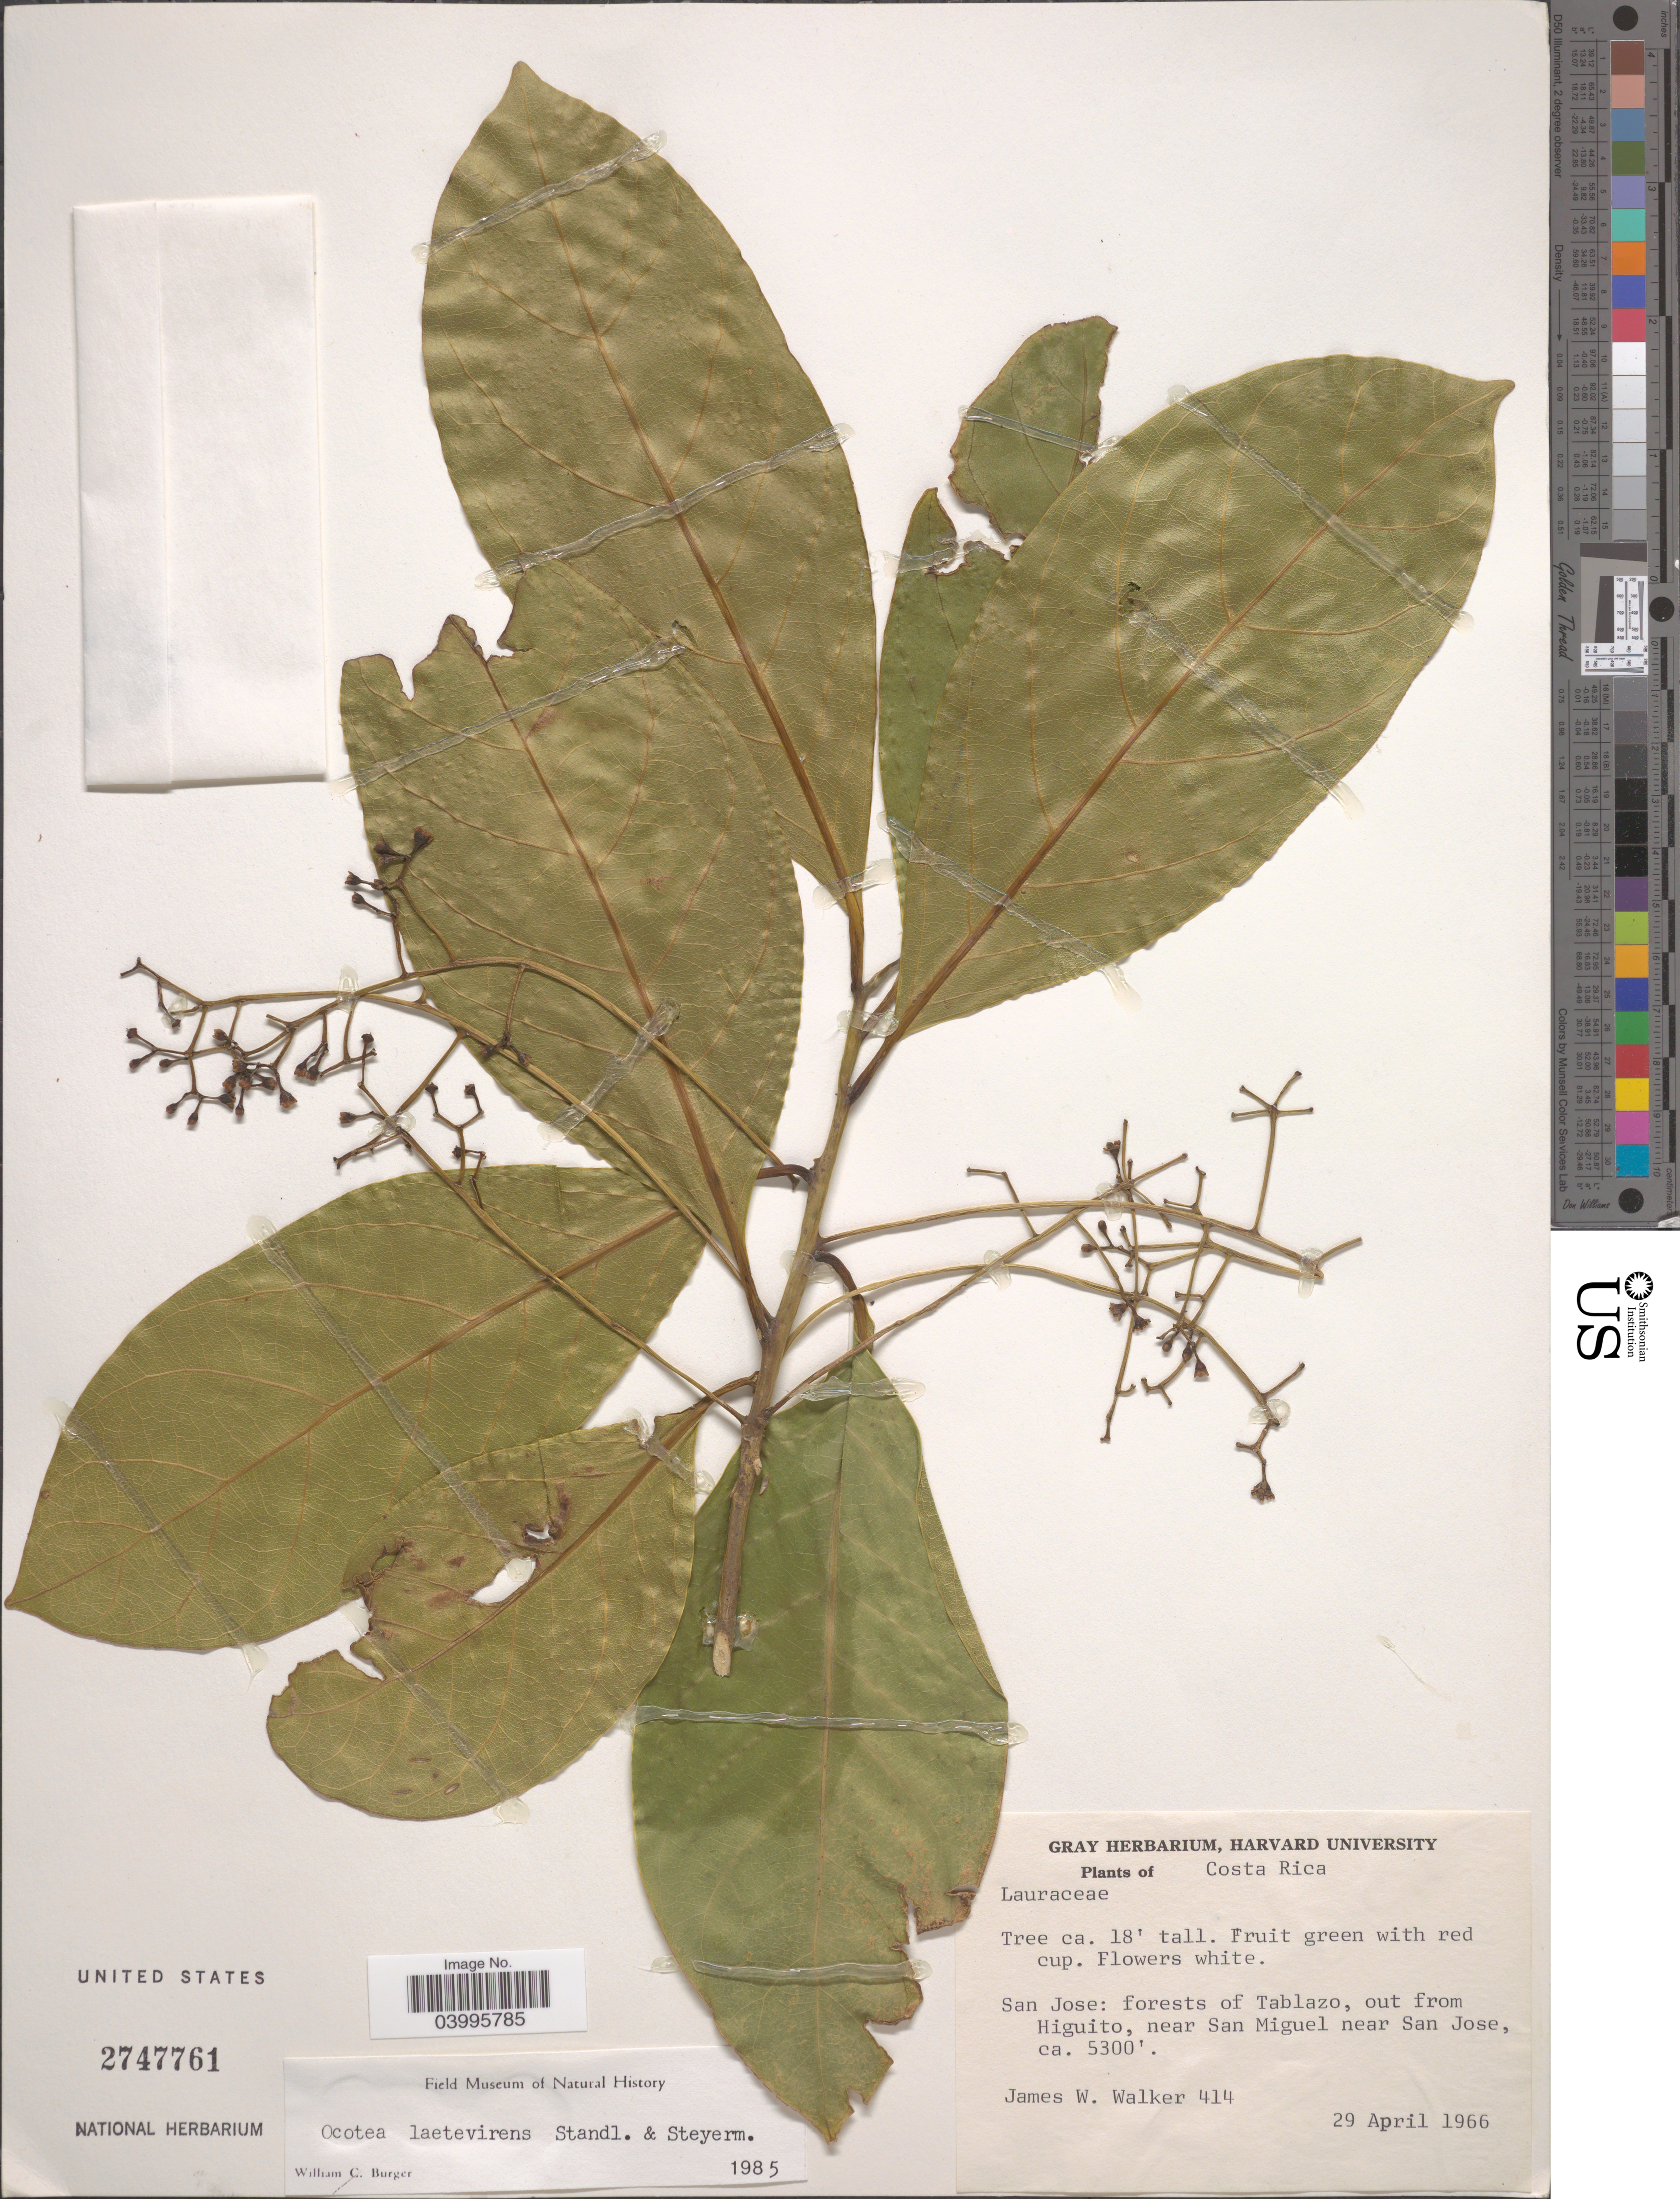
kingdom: Plantae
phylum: Tracheophyta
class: Magnoliopsida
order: Laurales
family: Lauraceae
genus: Ocotea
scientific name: Ocotea laetevirens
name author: Standl. & Steyerm.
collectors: J. W. Walker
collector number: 414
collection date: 1966-04-29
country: Costa Rica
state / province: San José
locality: Forests of Tablazo, out from Higuito, near San Miguel near San Jose.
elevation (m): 1615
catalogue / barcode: US 2747761